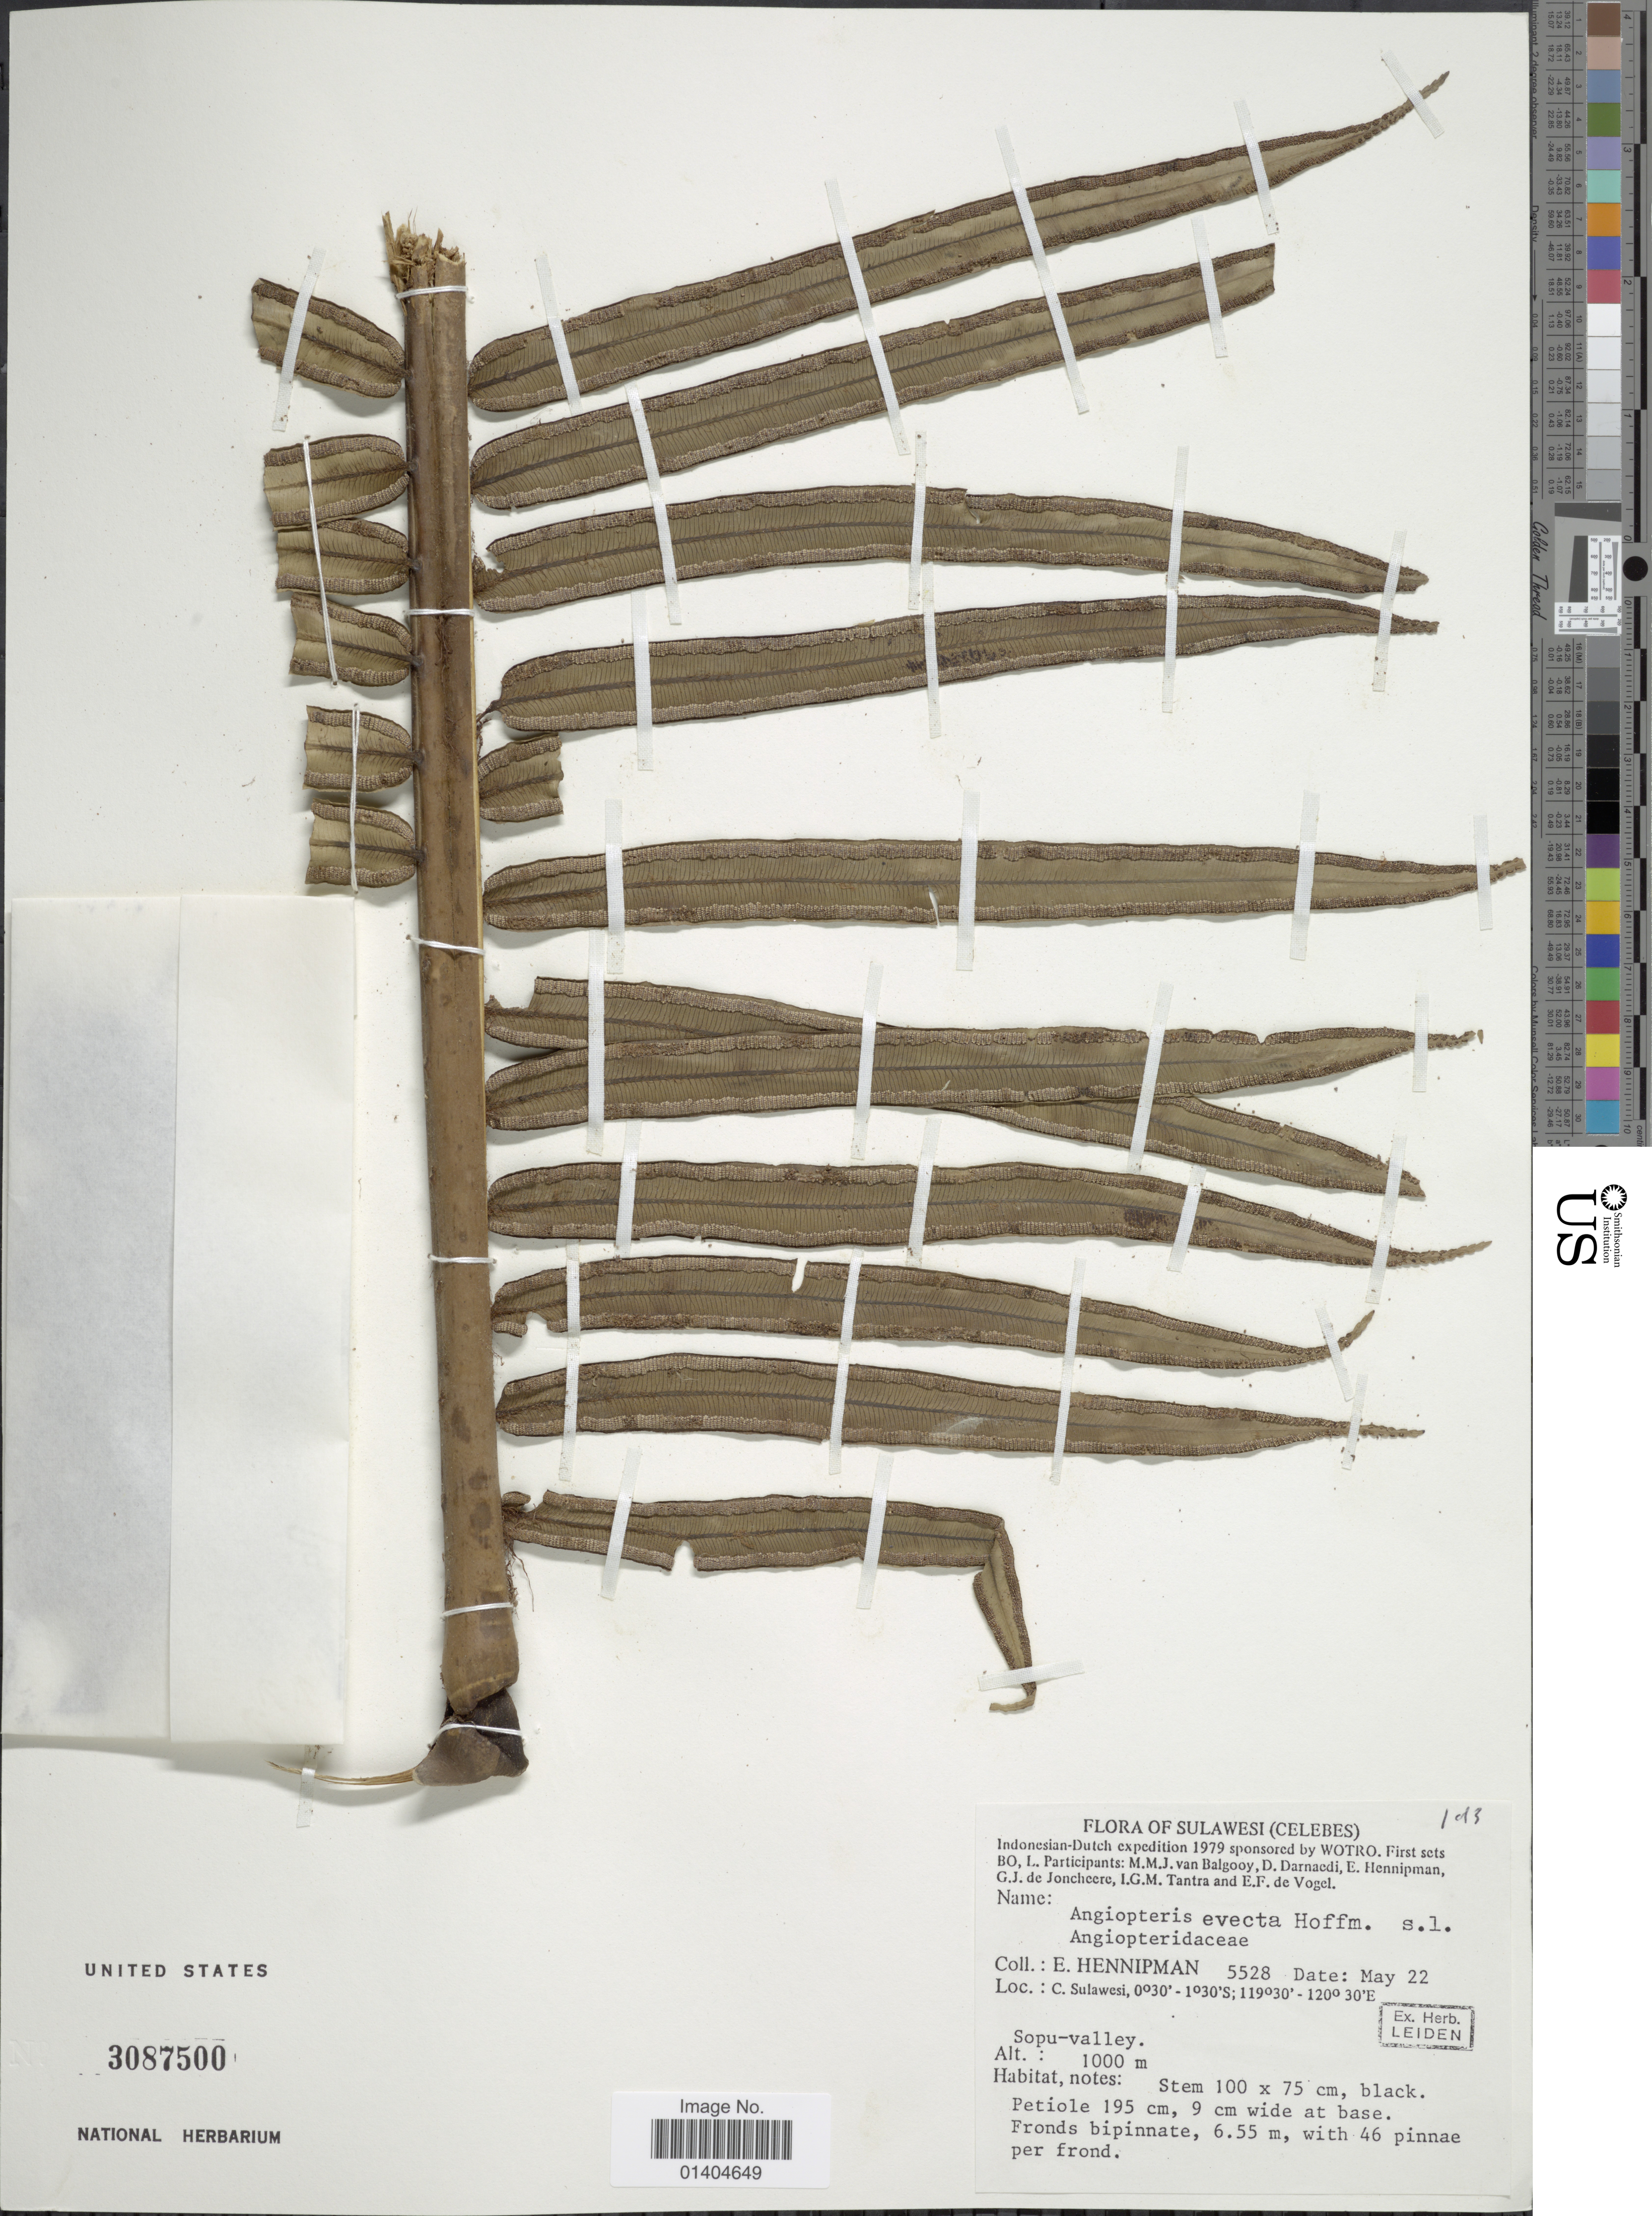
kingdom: Plantae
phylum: Tracheophyta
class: Polypodiopsida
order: Marattiales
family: Marattiaceae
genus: Angiopteris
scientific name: Angiopteris evecta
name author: (G. Forst.) Hoffm.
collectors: E. Hennipman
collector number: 5528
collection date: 1979-05-22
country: Indonesia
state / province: Sulawesi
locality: C. Celebes. Sopu-valley.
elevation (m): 1000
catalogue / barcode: US 3087500